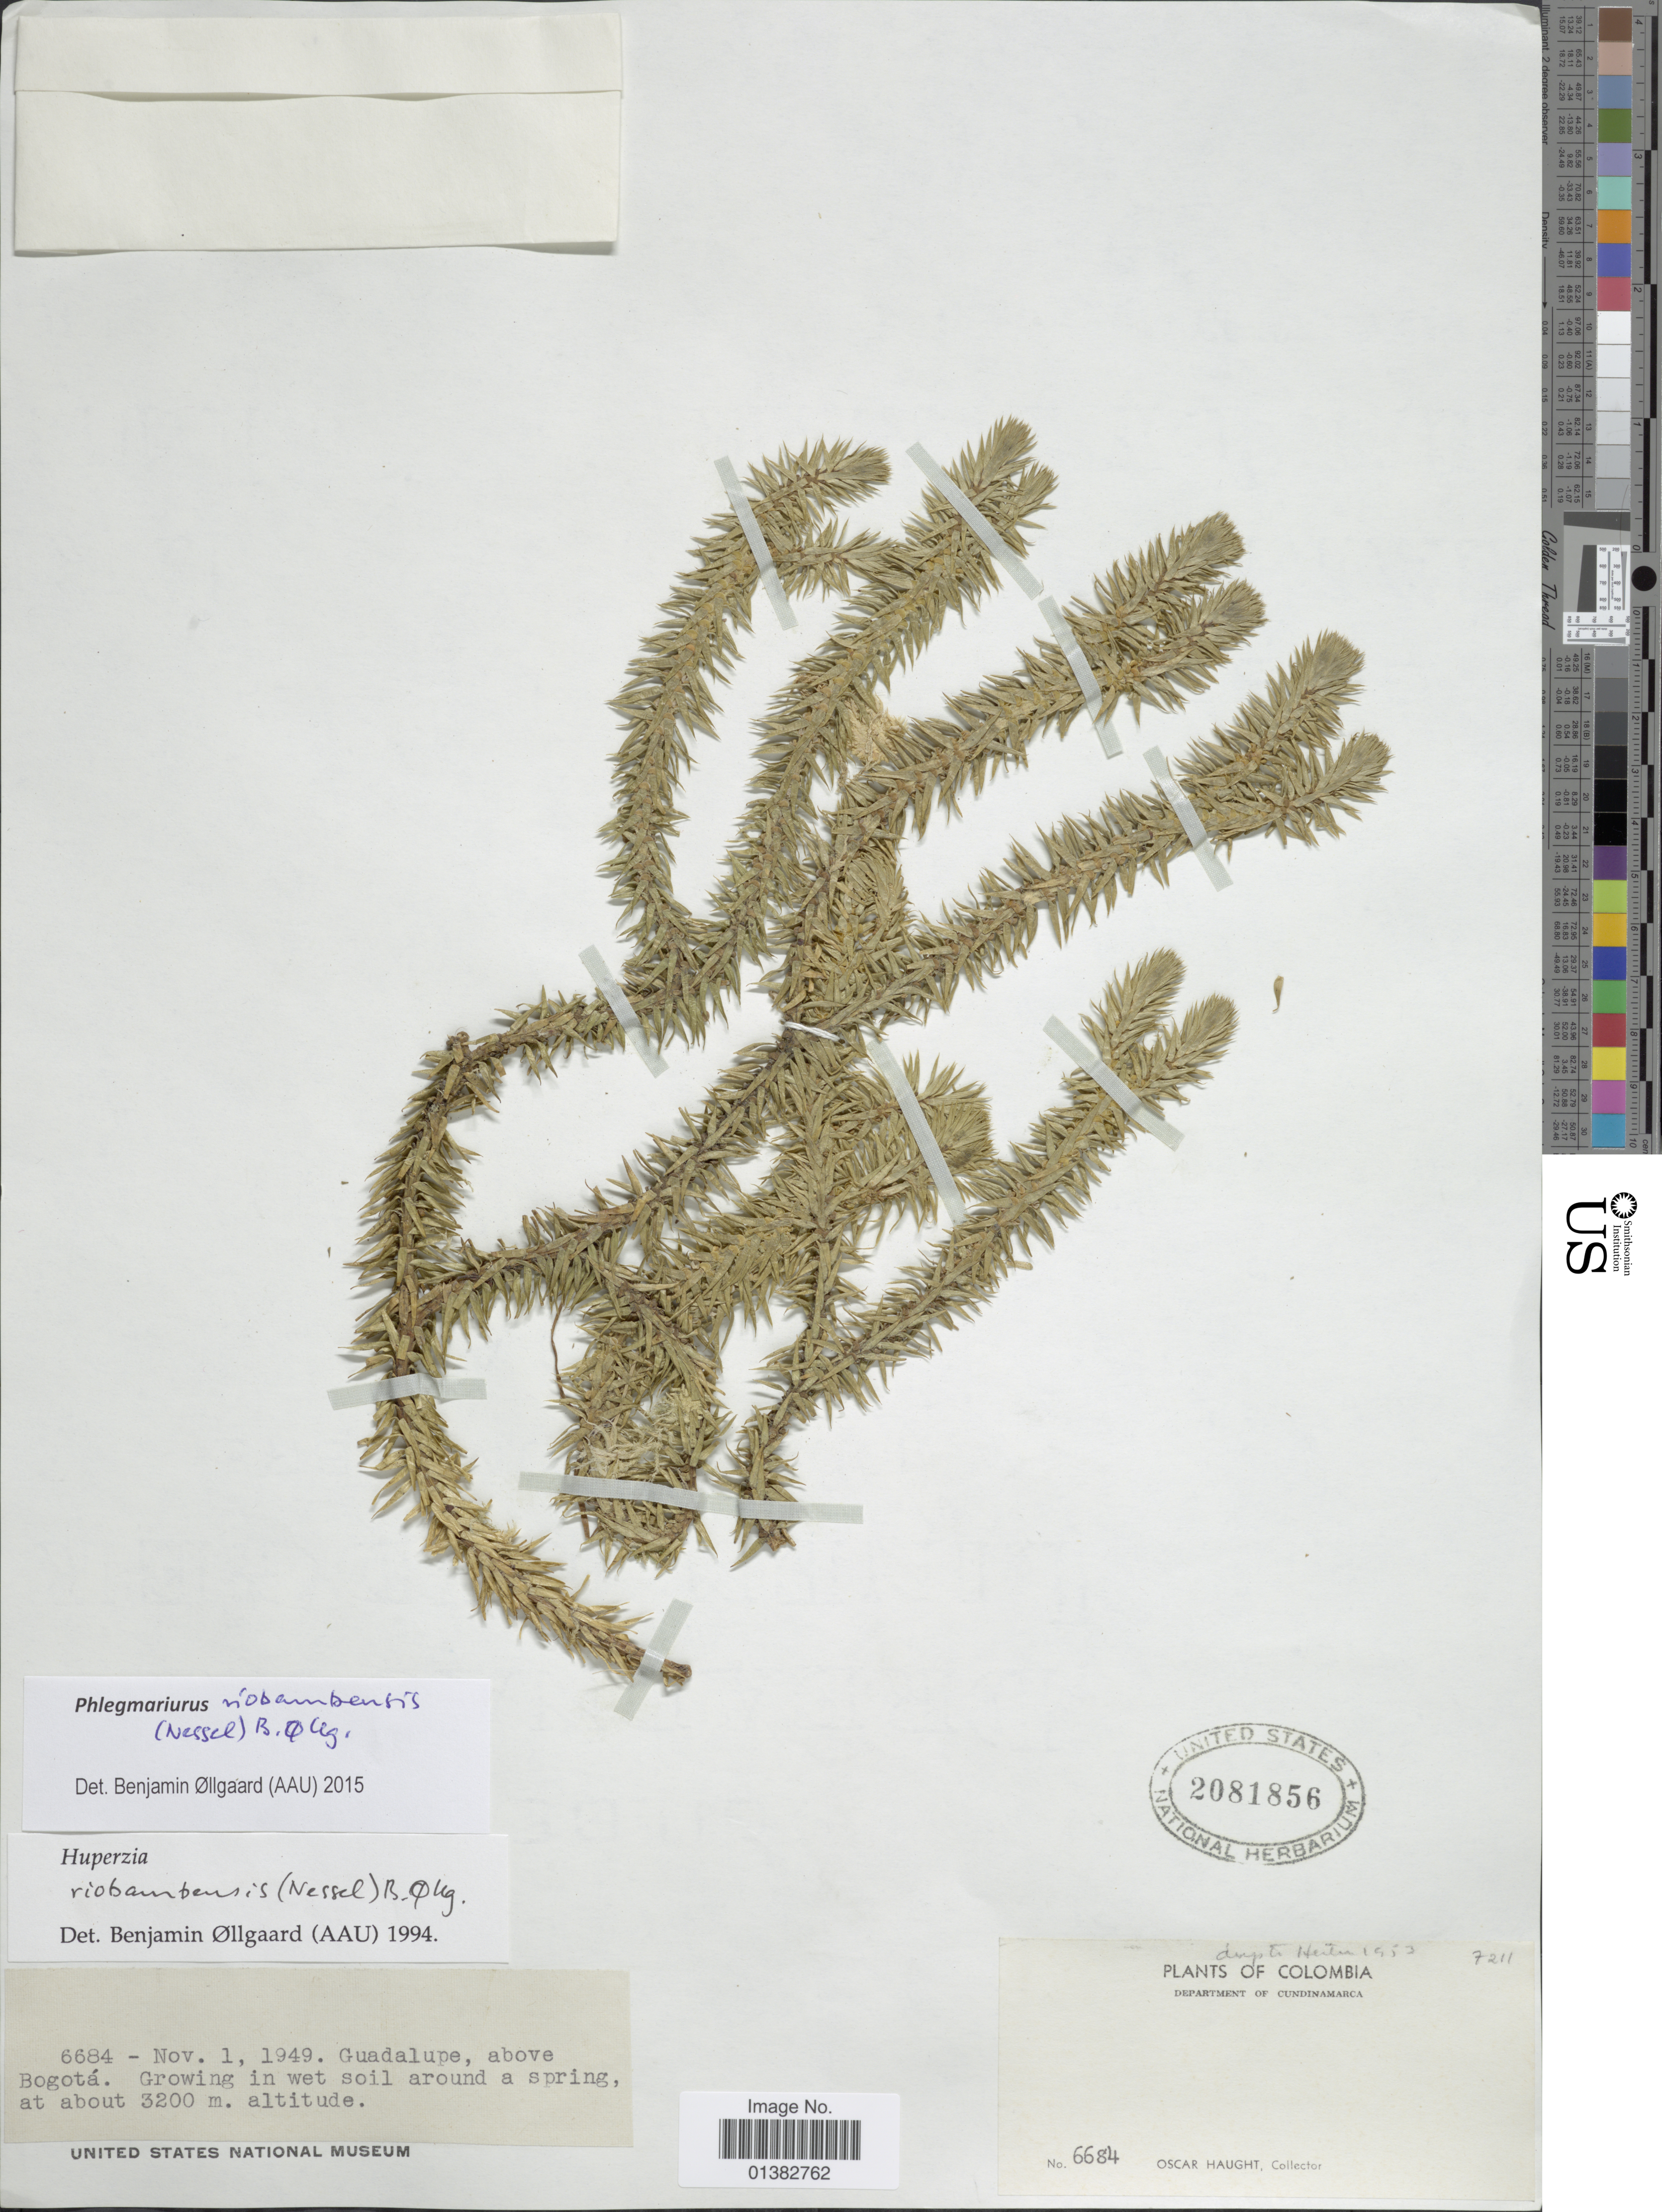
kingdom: Plantae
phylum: Tracheophyta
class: Lycopodiopsida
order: Lycopodiales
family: Lycopodiaceae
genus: Phlegmariurus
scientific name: Phlegmariurus riobambensis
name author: (Nessel) B. Øllg.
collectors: O. L. Haught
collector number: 6684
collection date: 1949-11-01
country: Colombia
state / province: Cundinamarca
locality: Guadalupe, above Bogotá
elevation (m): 3200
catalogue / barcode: US 2081856